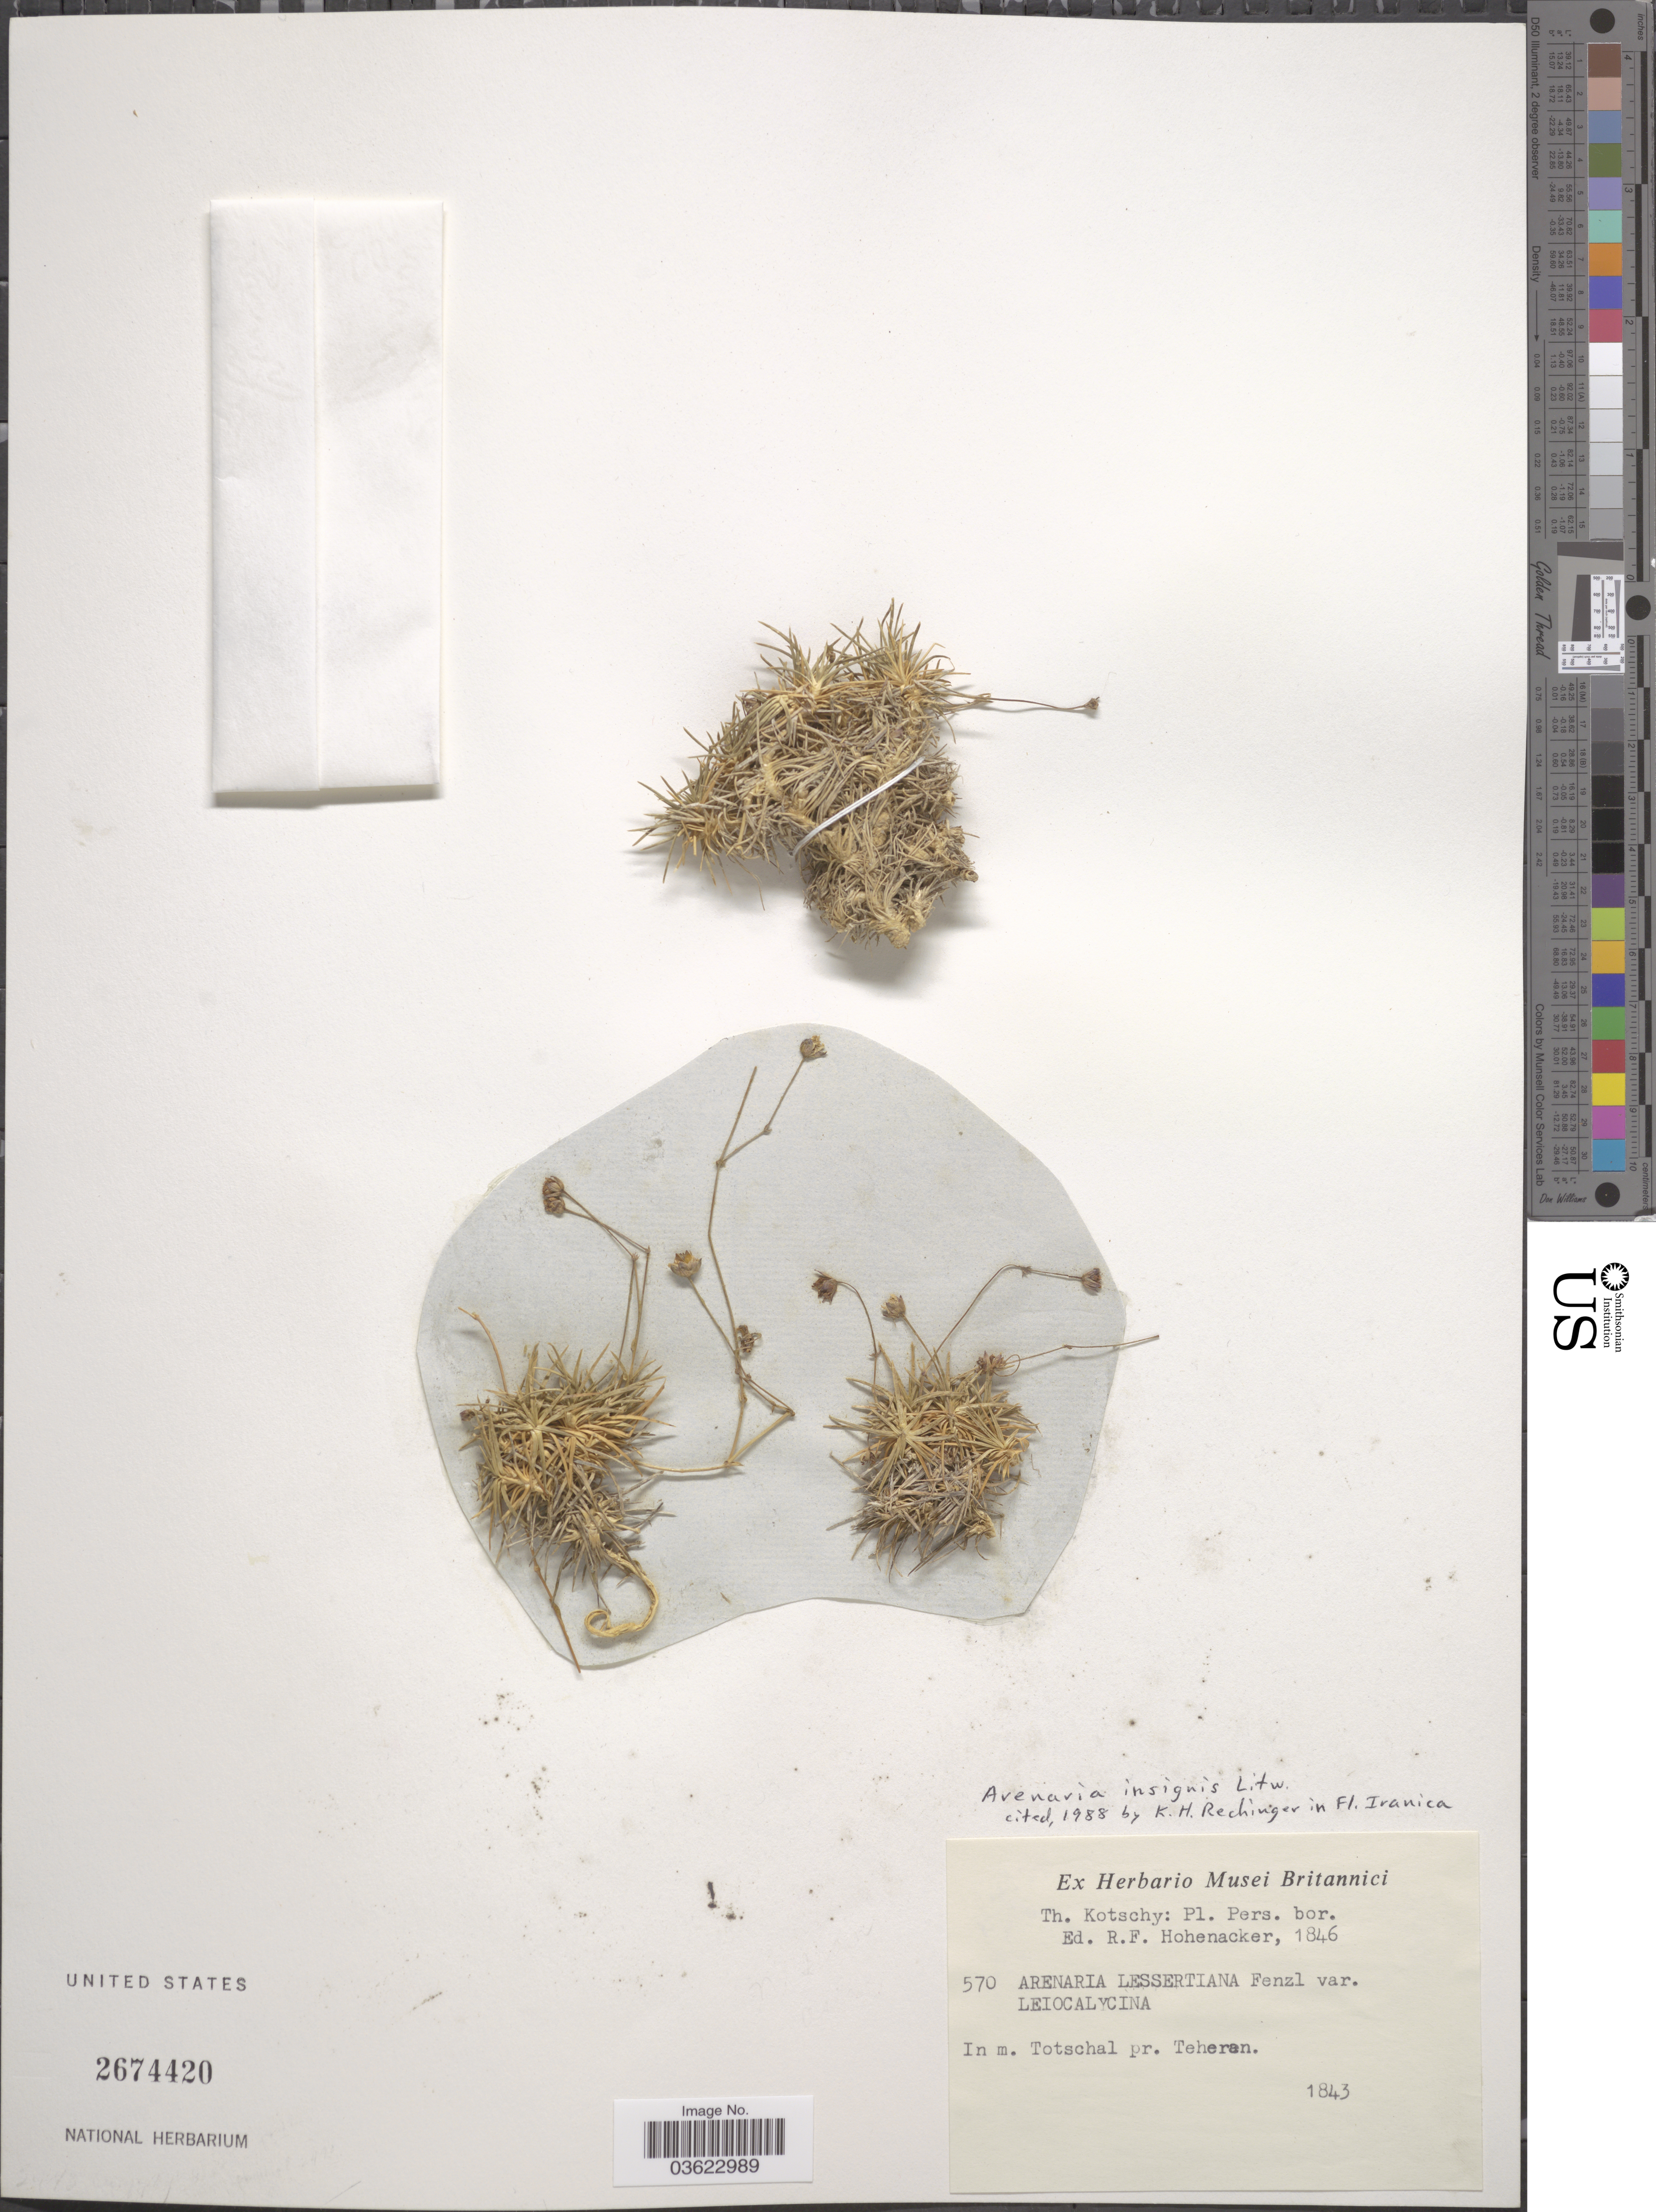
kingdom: Plantae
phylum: Tracheophyta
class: Magnoliopsida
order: Caryophyllales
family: Caryophyllaceae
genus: Eremogone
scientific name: Eremogone insignis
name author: (Litv.) Ikonn.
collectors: K. G. Kotschy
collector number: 570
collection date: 1843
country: Iran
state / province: Tehran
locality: In m. Totschal pr. Teheran.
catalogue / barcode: US 2674420